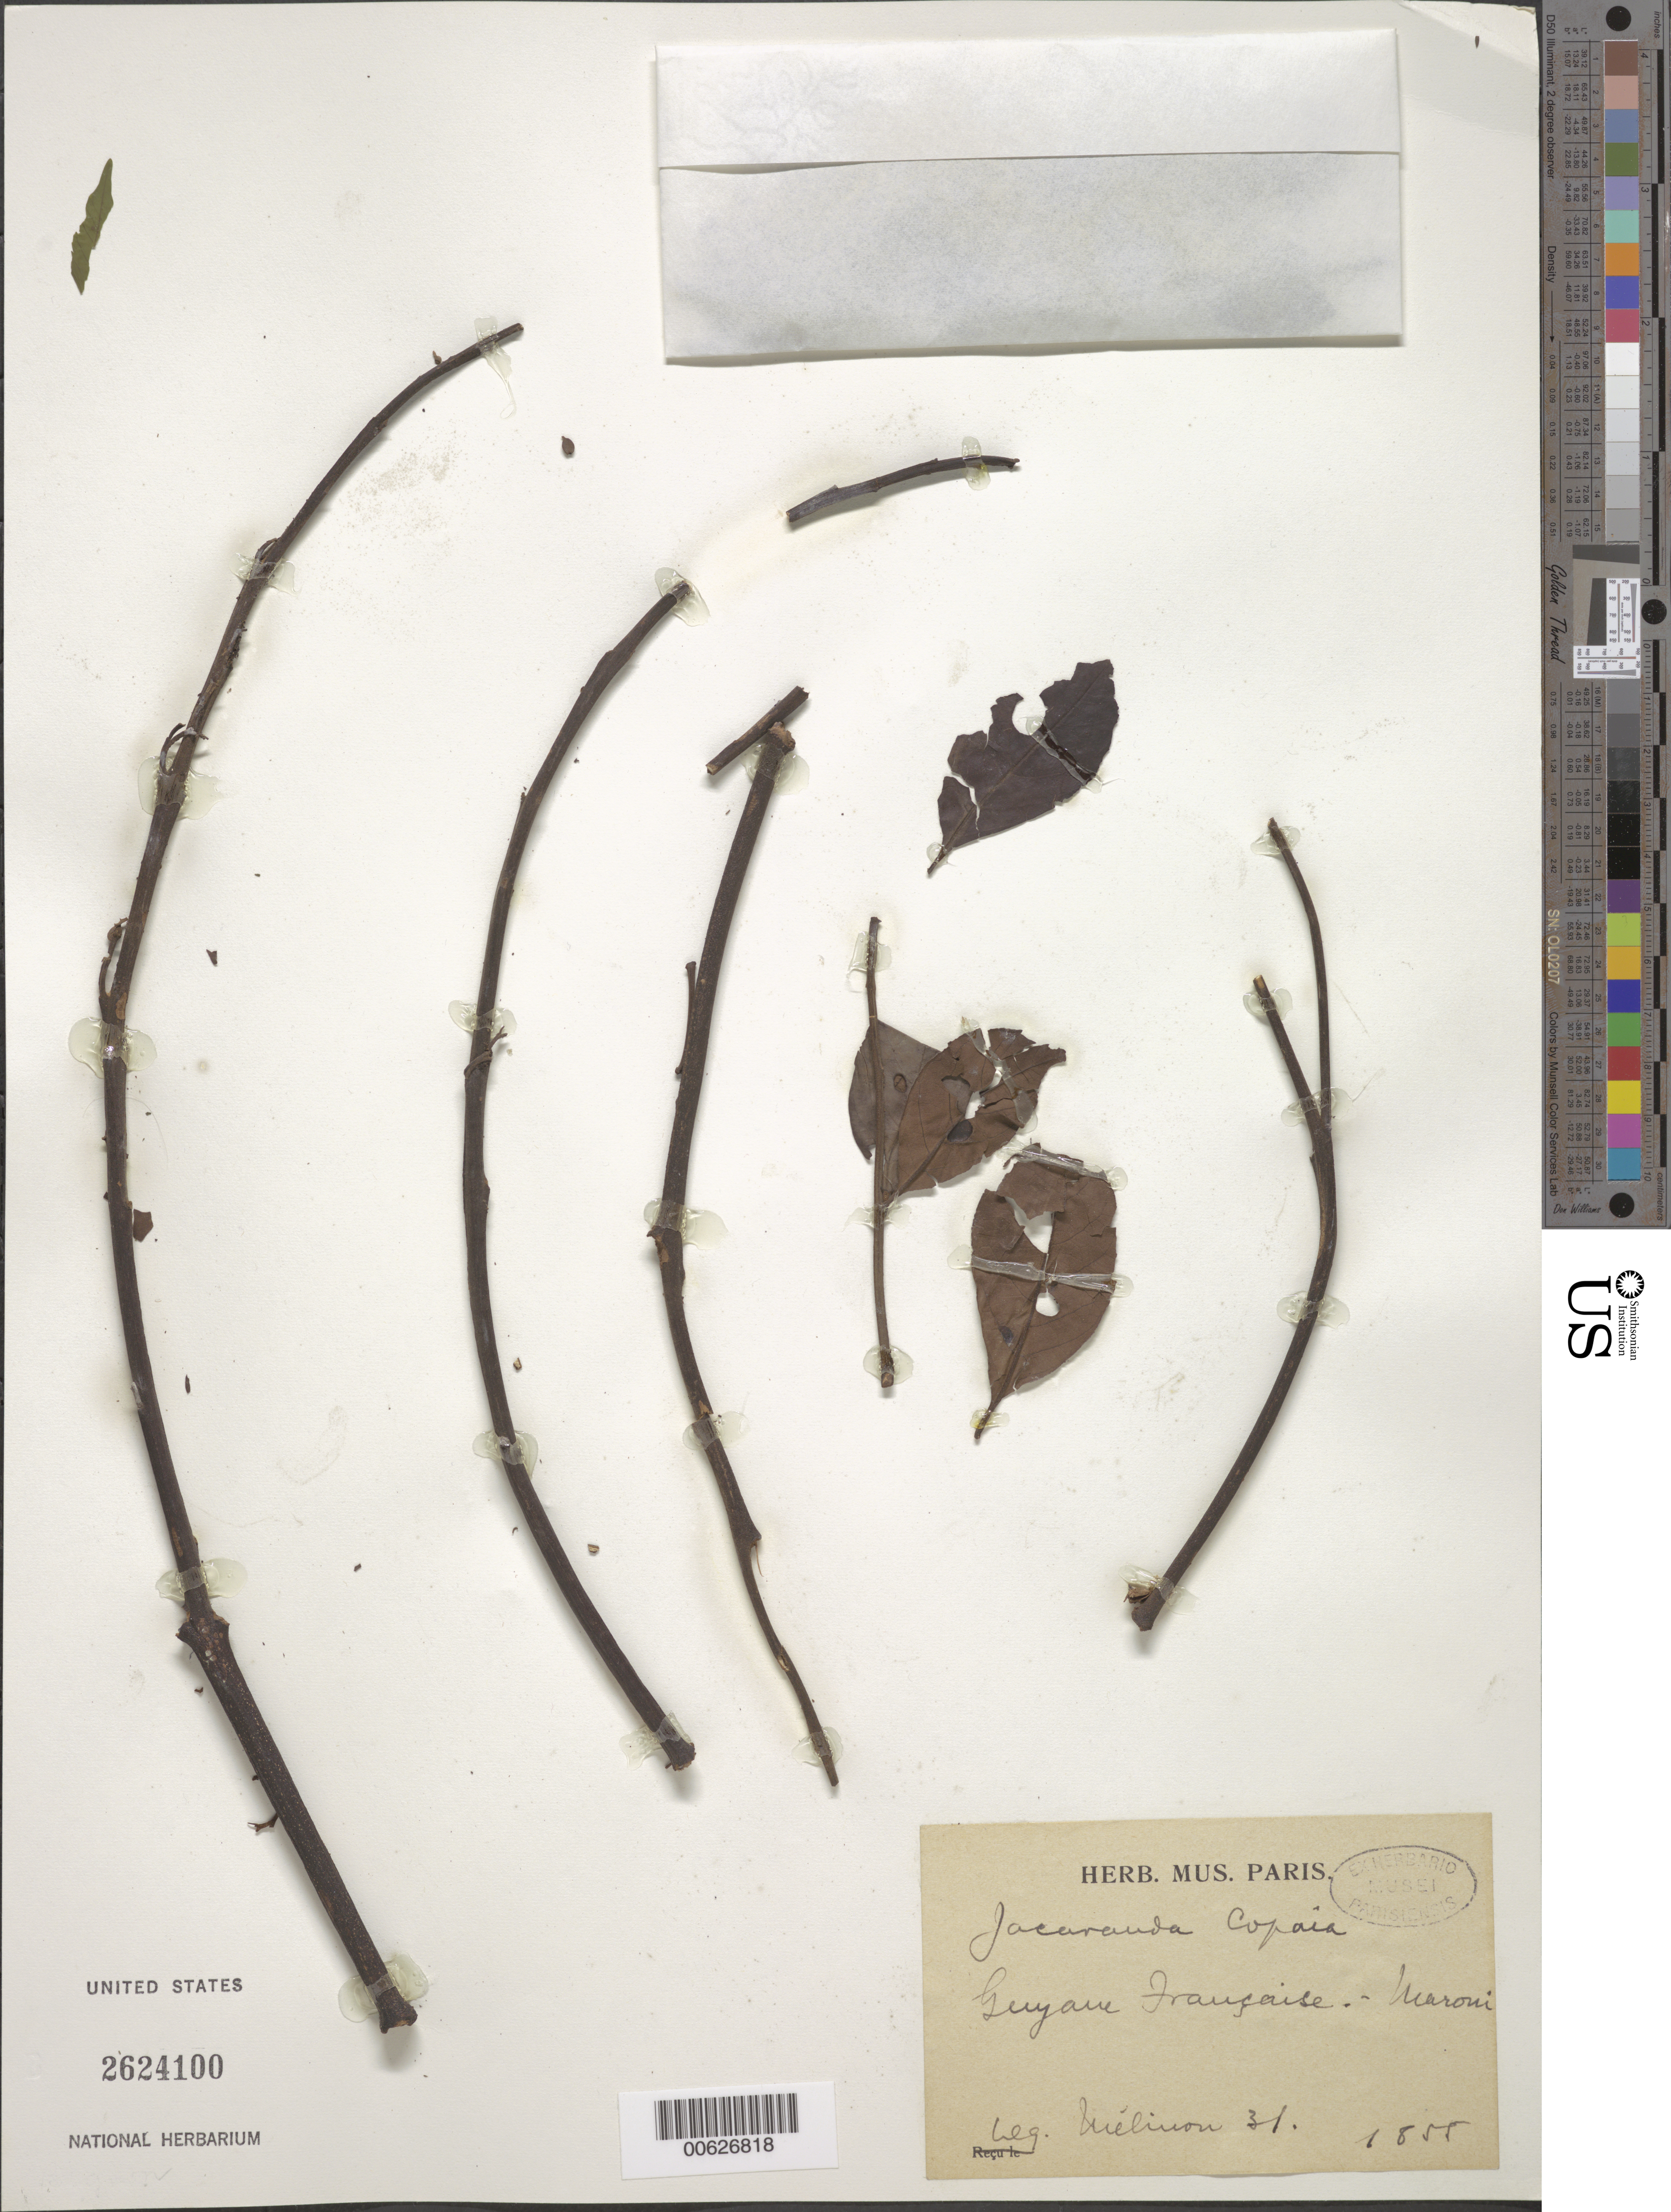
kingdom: Plantae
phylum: Tracheophyta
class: Magnoliopsida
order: Lamiales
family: Bignoniaceae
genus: Jacaranda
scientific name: Jacaranda copaia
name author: (Aubl.) D. Don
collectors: E. Mélinon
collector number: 55 31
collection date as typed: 1855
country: French Guiana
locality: Maroni R.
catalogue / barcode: US 2624100